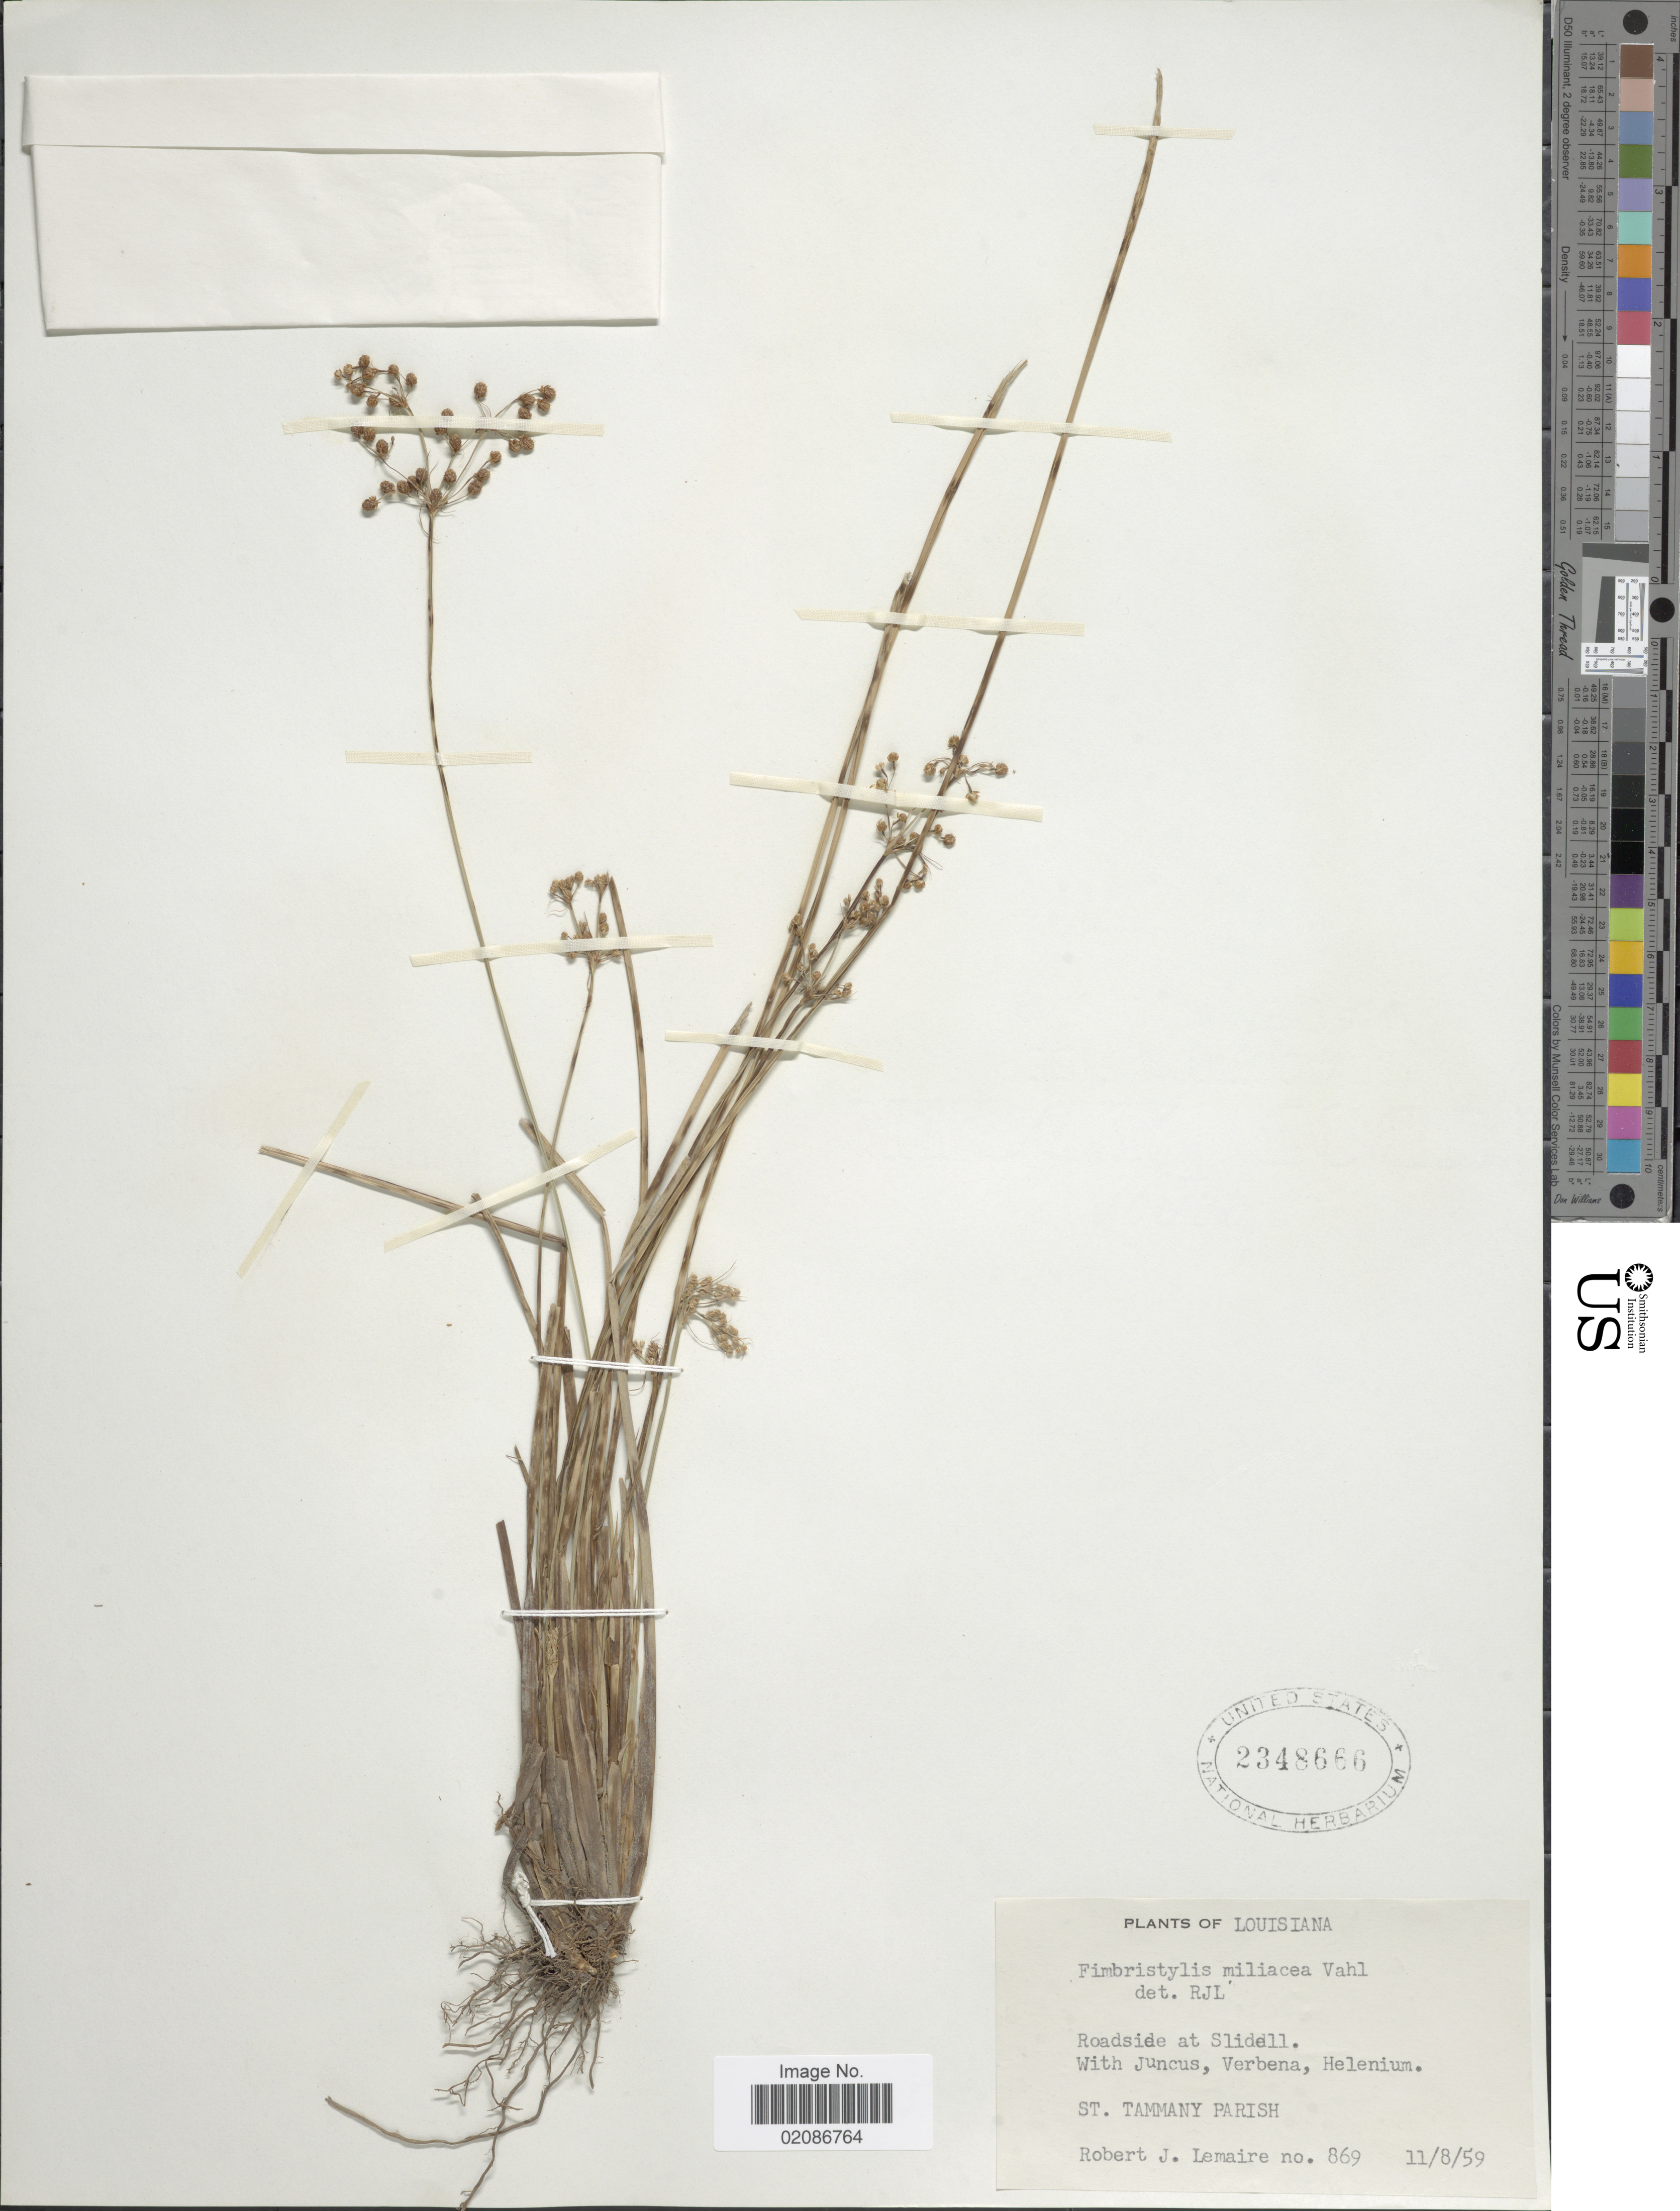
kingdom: Plantae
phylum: Tracheophyta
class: Liliopsida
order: Poales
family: Cyperaceae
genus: Fimbristylis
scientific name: Fimbristylis littoralis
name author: Gaudich.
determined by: Strong, M. T., (US), Smithsonian Institution - National Museum of Natural History (UNITED STATES)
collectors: R. J. Lemaire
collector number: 869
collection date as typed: Transcribed d/m/y: 8/11/59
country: United States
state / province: Louisiana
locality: Roadside at Slidell. St. Tammany Parish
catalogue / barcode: US 2348666